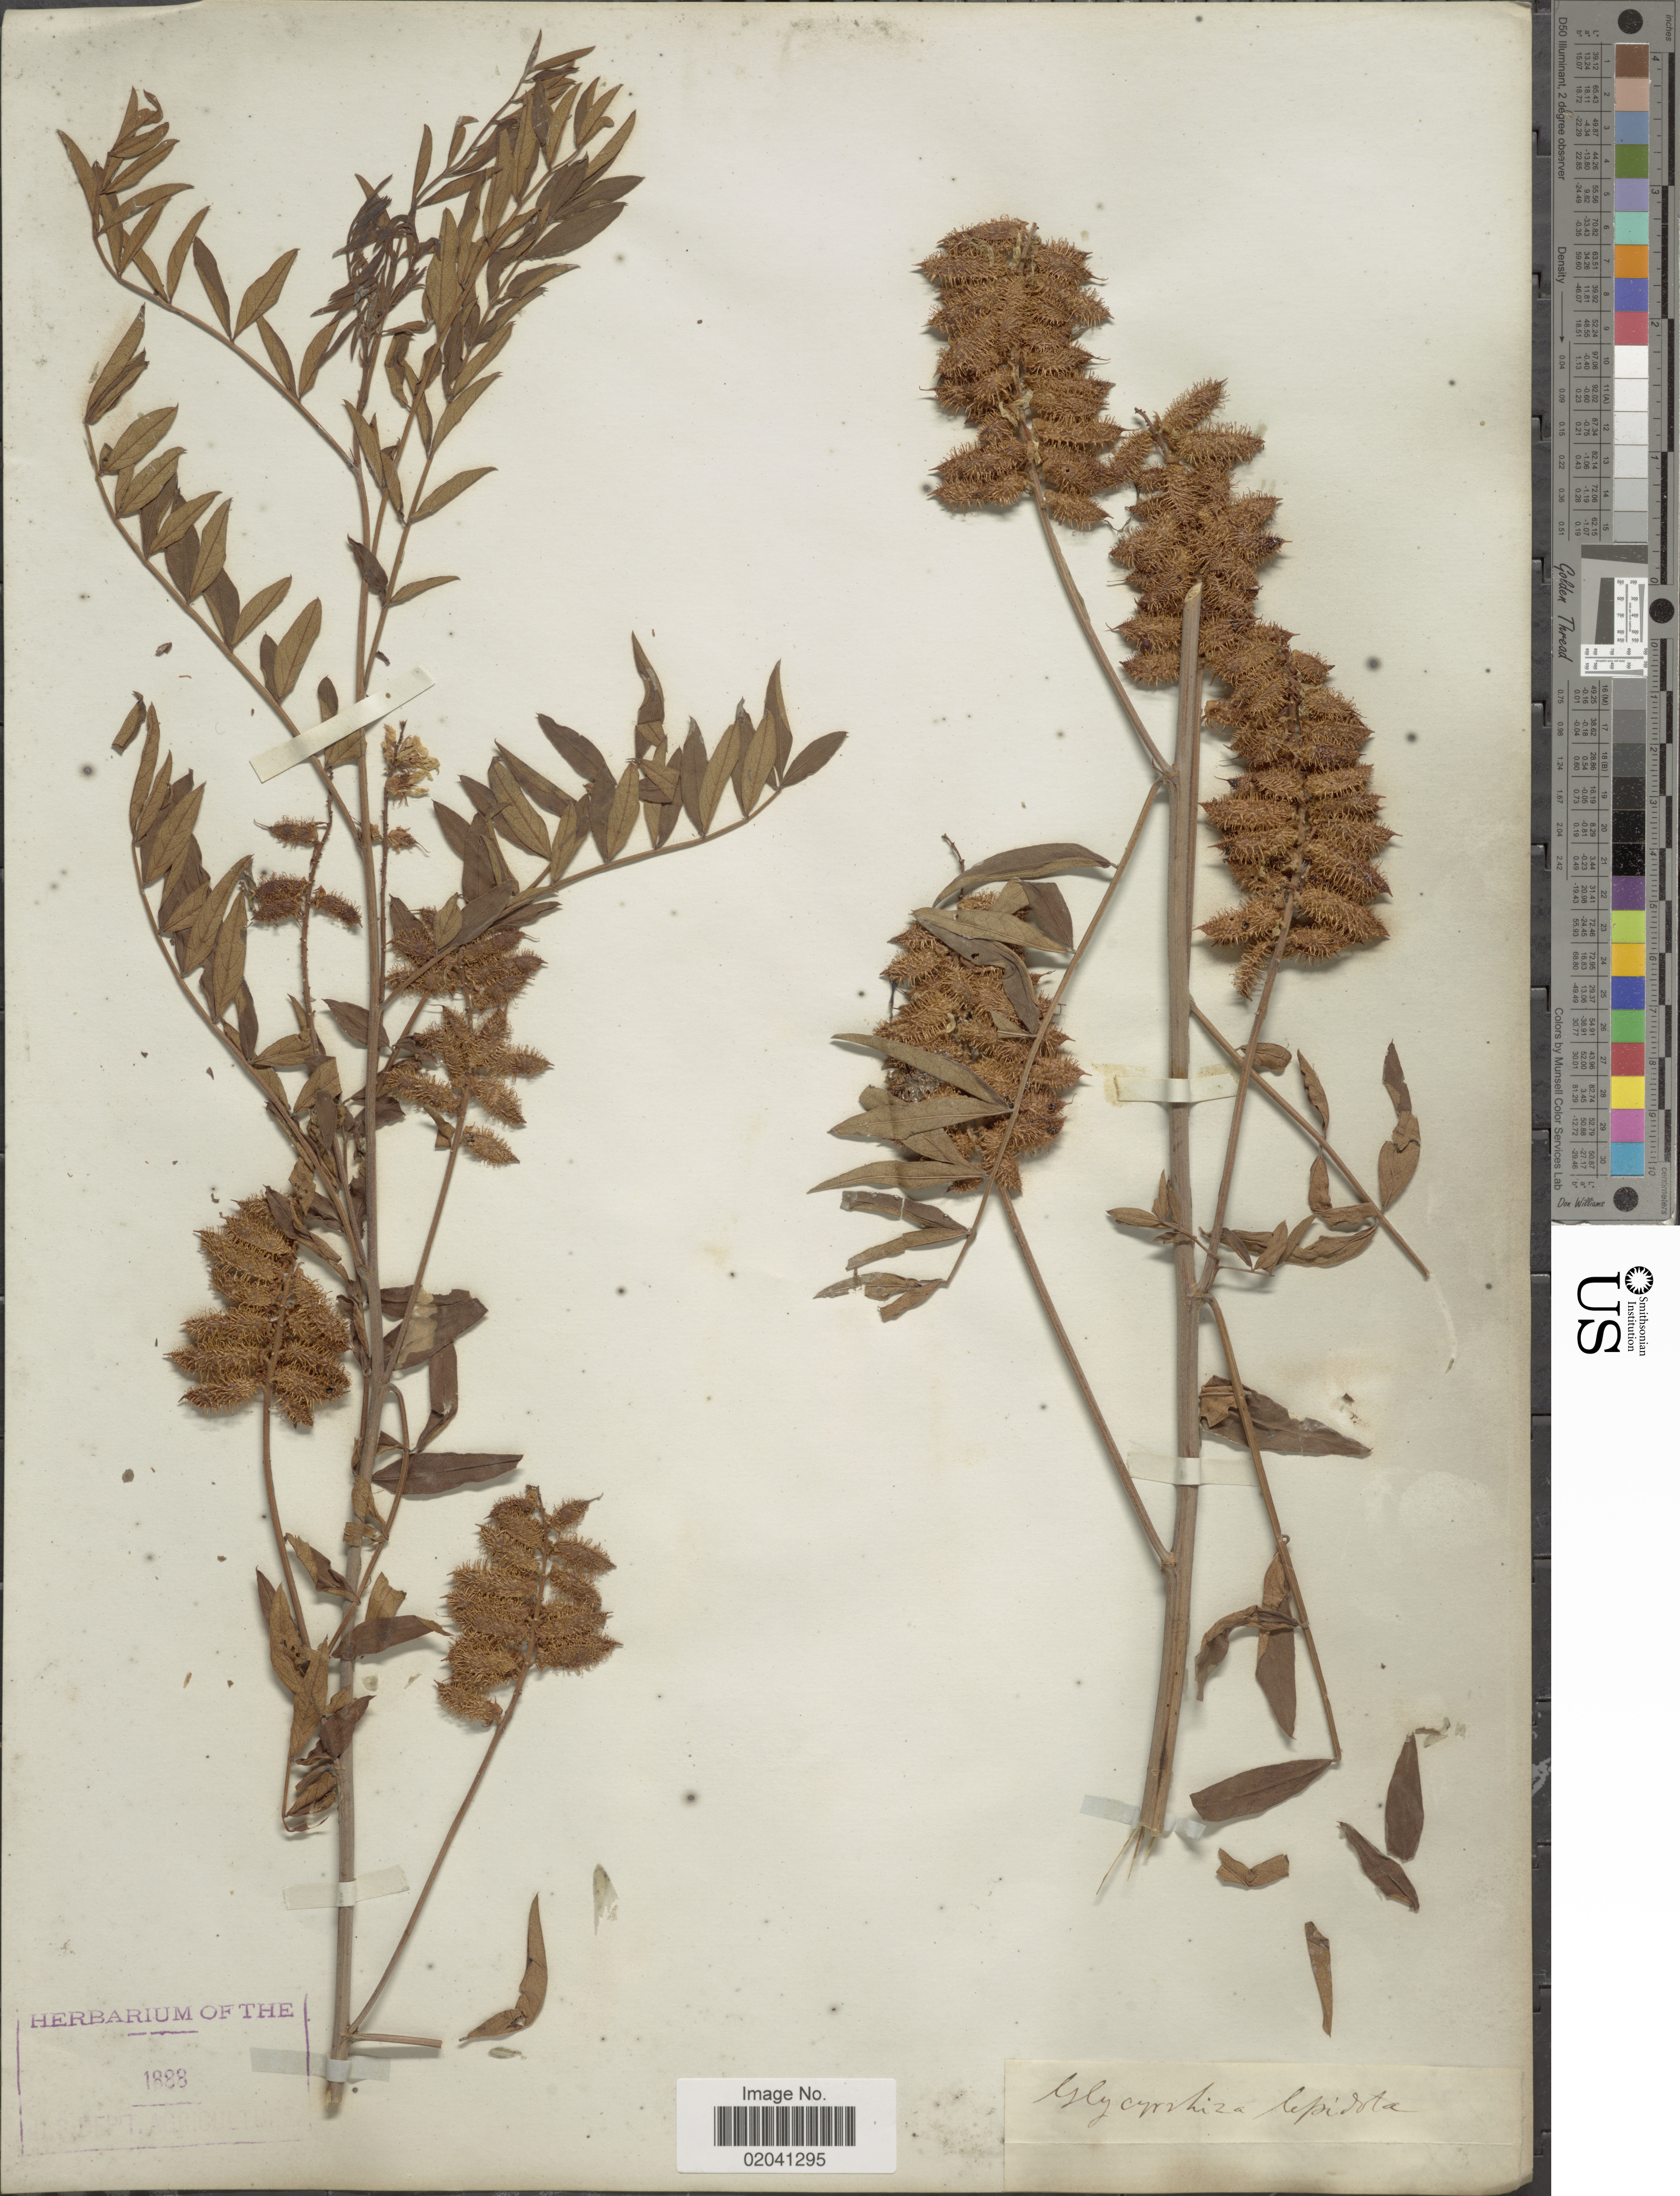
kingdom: Plantae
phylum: Tracheophyta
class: Magnoliopsida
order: Fabales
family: Fabaceae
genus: Glycyrrhiza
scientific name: Glycyrrhiza lepidota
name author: Pursh